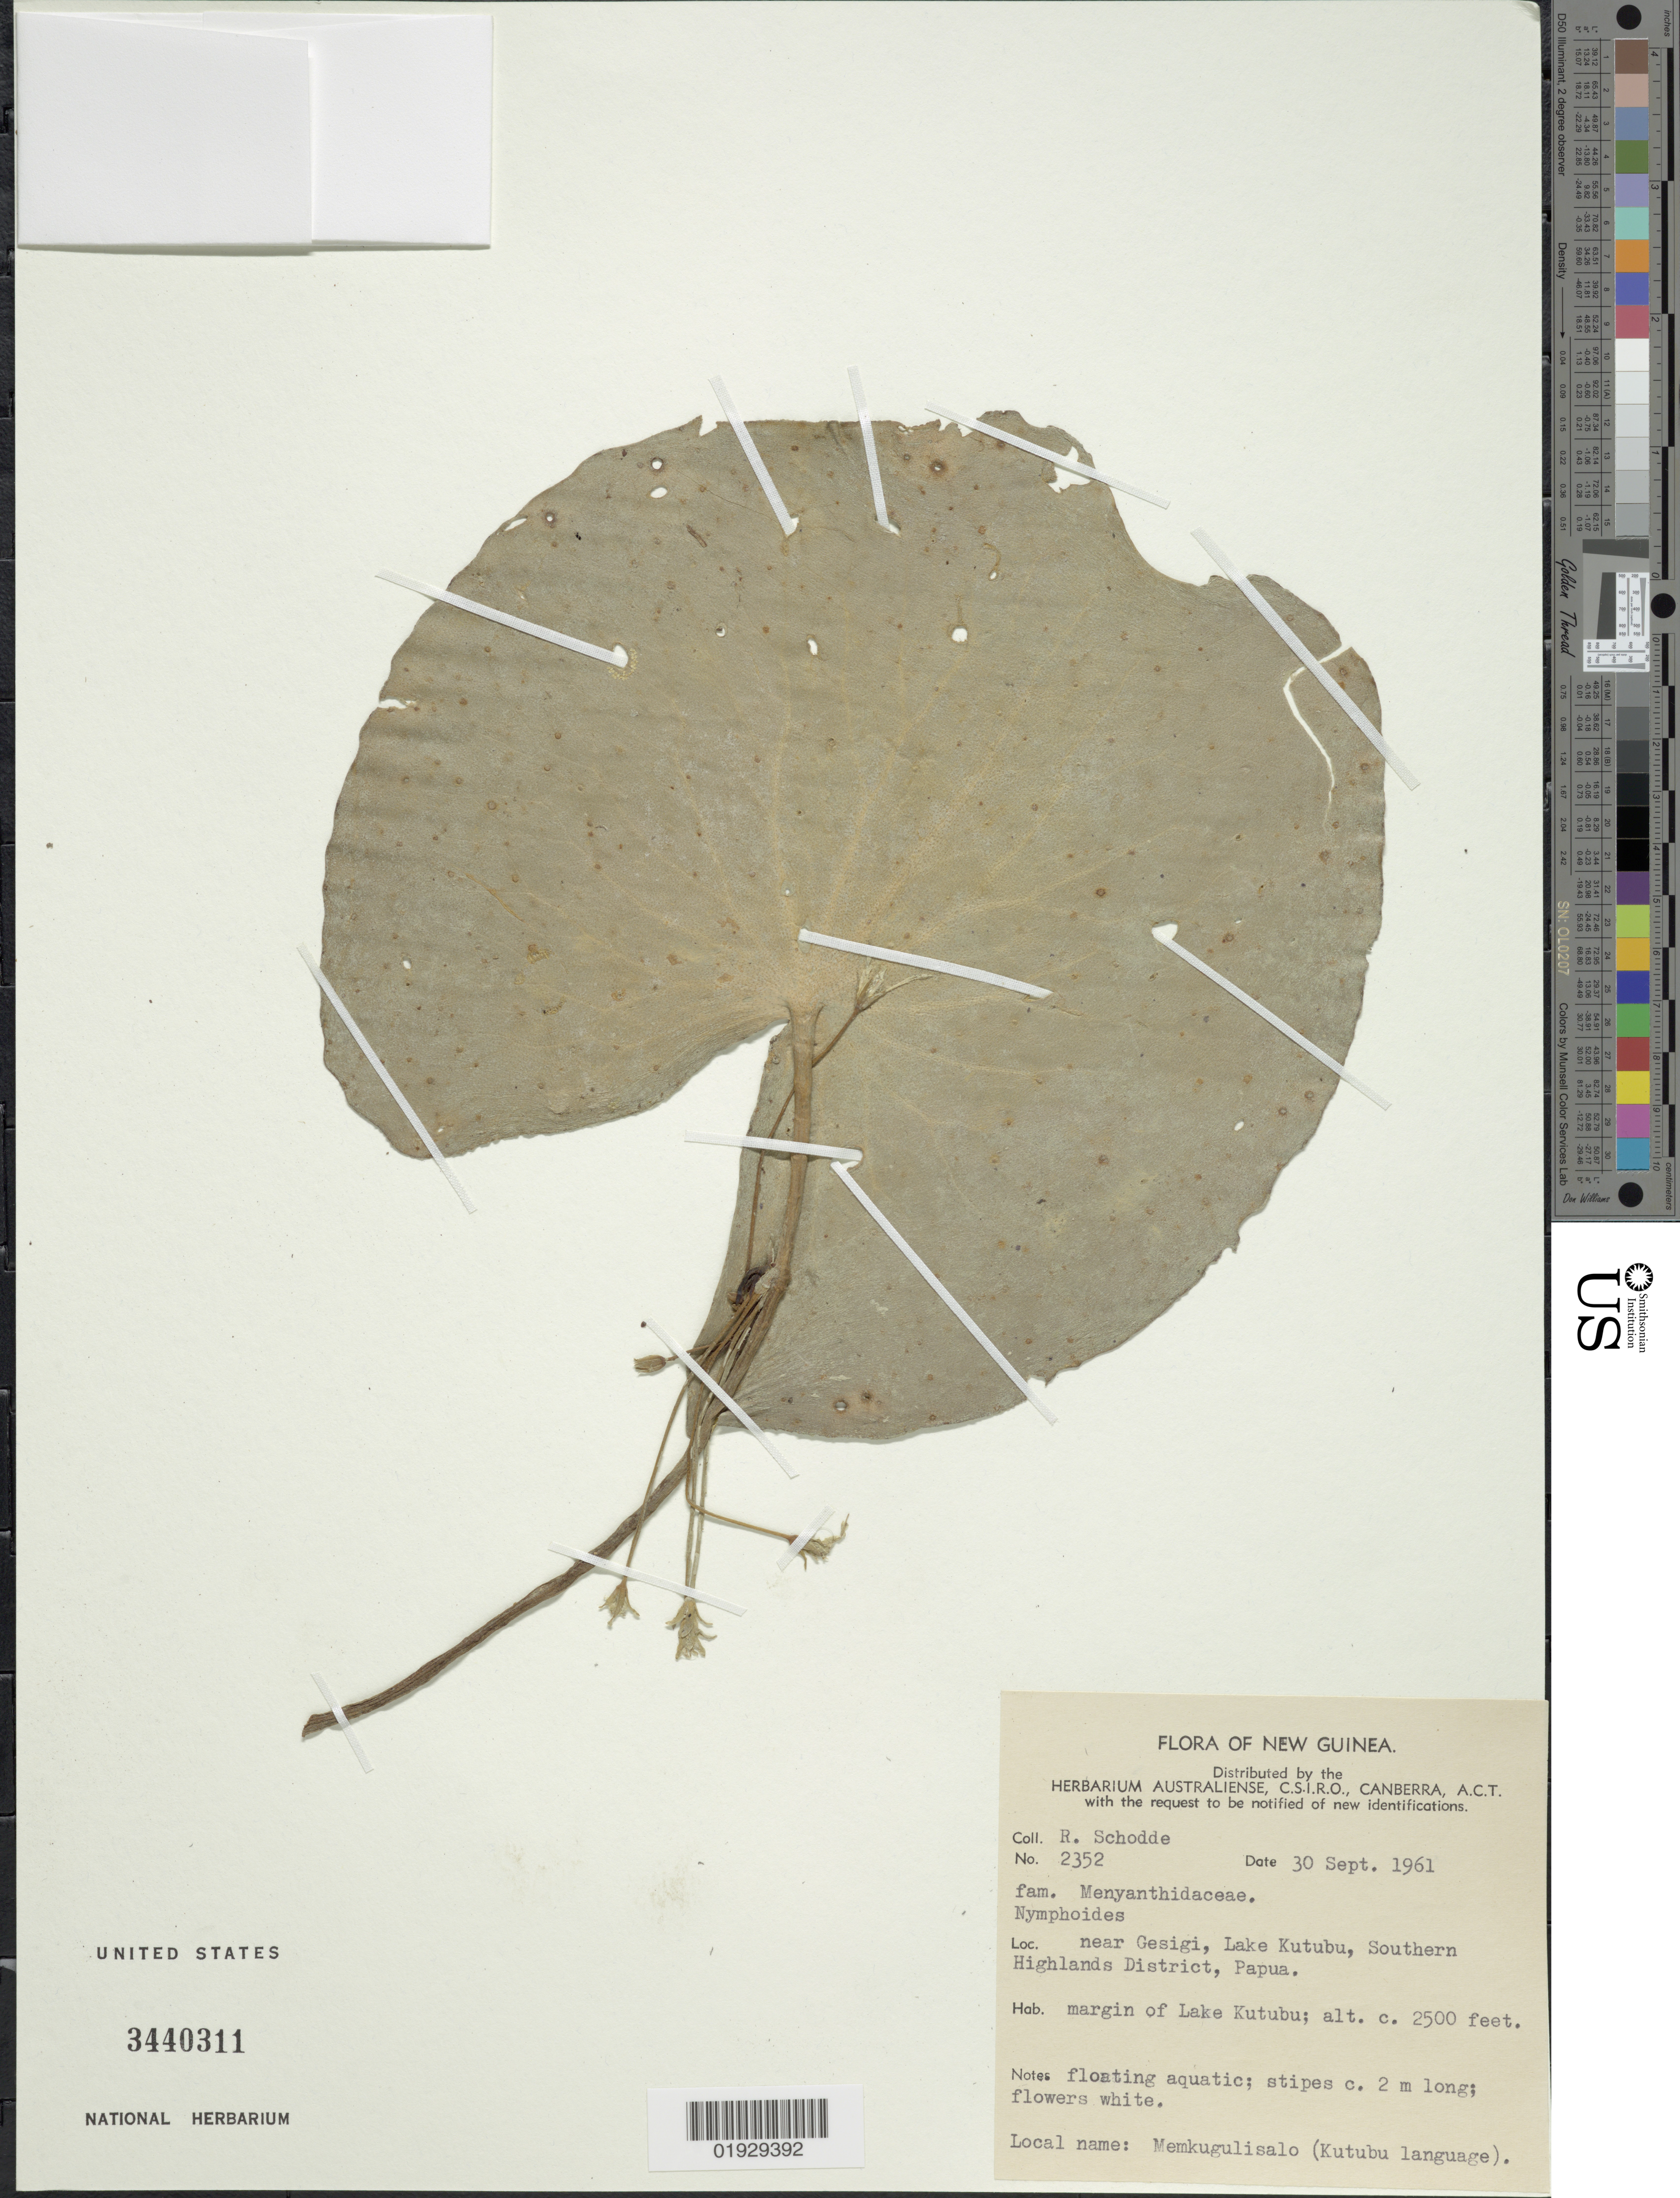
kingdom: Plantae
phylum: Tracheophyta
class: Magnoliopsida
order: Asterales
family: Menyanthaceae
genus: Nymphoides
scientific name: Nymphoides sp.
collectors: R. Schodde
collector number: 2352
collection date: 1961-09-30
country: Papua New Guinea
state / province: Southern Highlands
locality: New Guinea. Near Gesigi, Lake Kutubu, Southern Highlands District, Papua. Margin of Lake Kutubu.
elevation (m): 762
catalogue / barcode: US 3440311